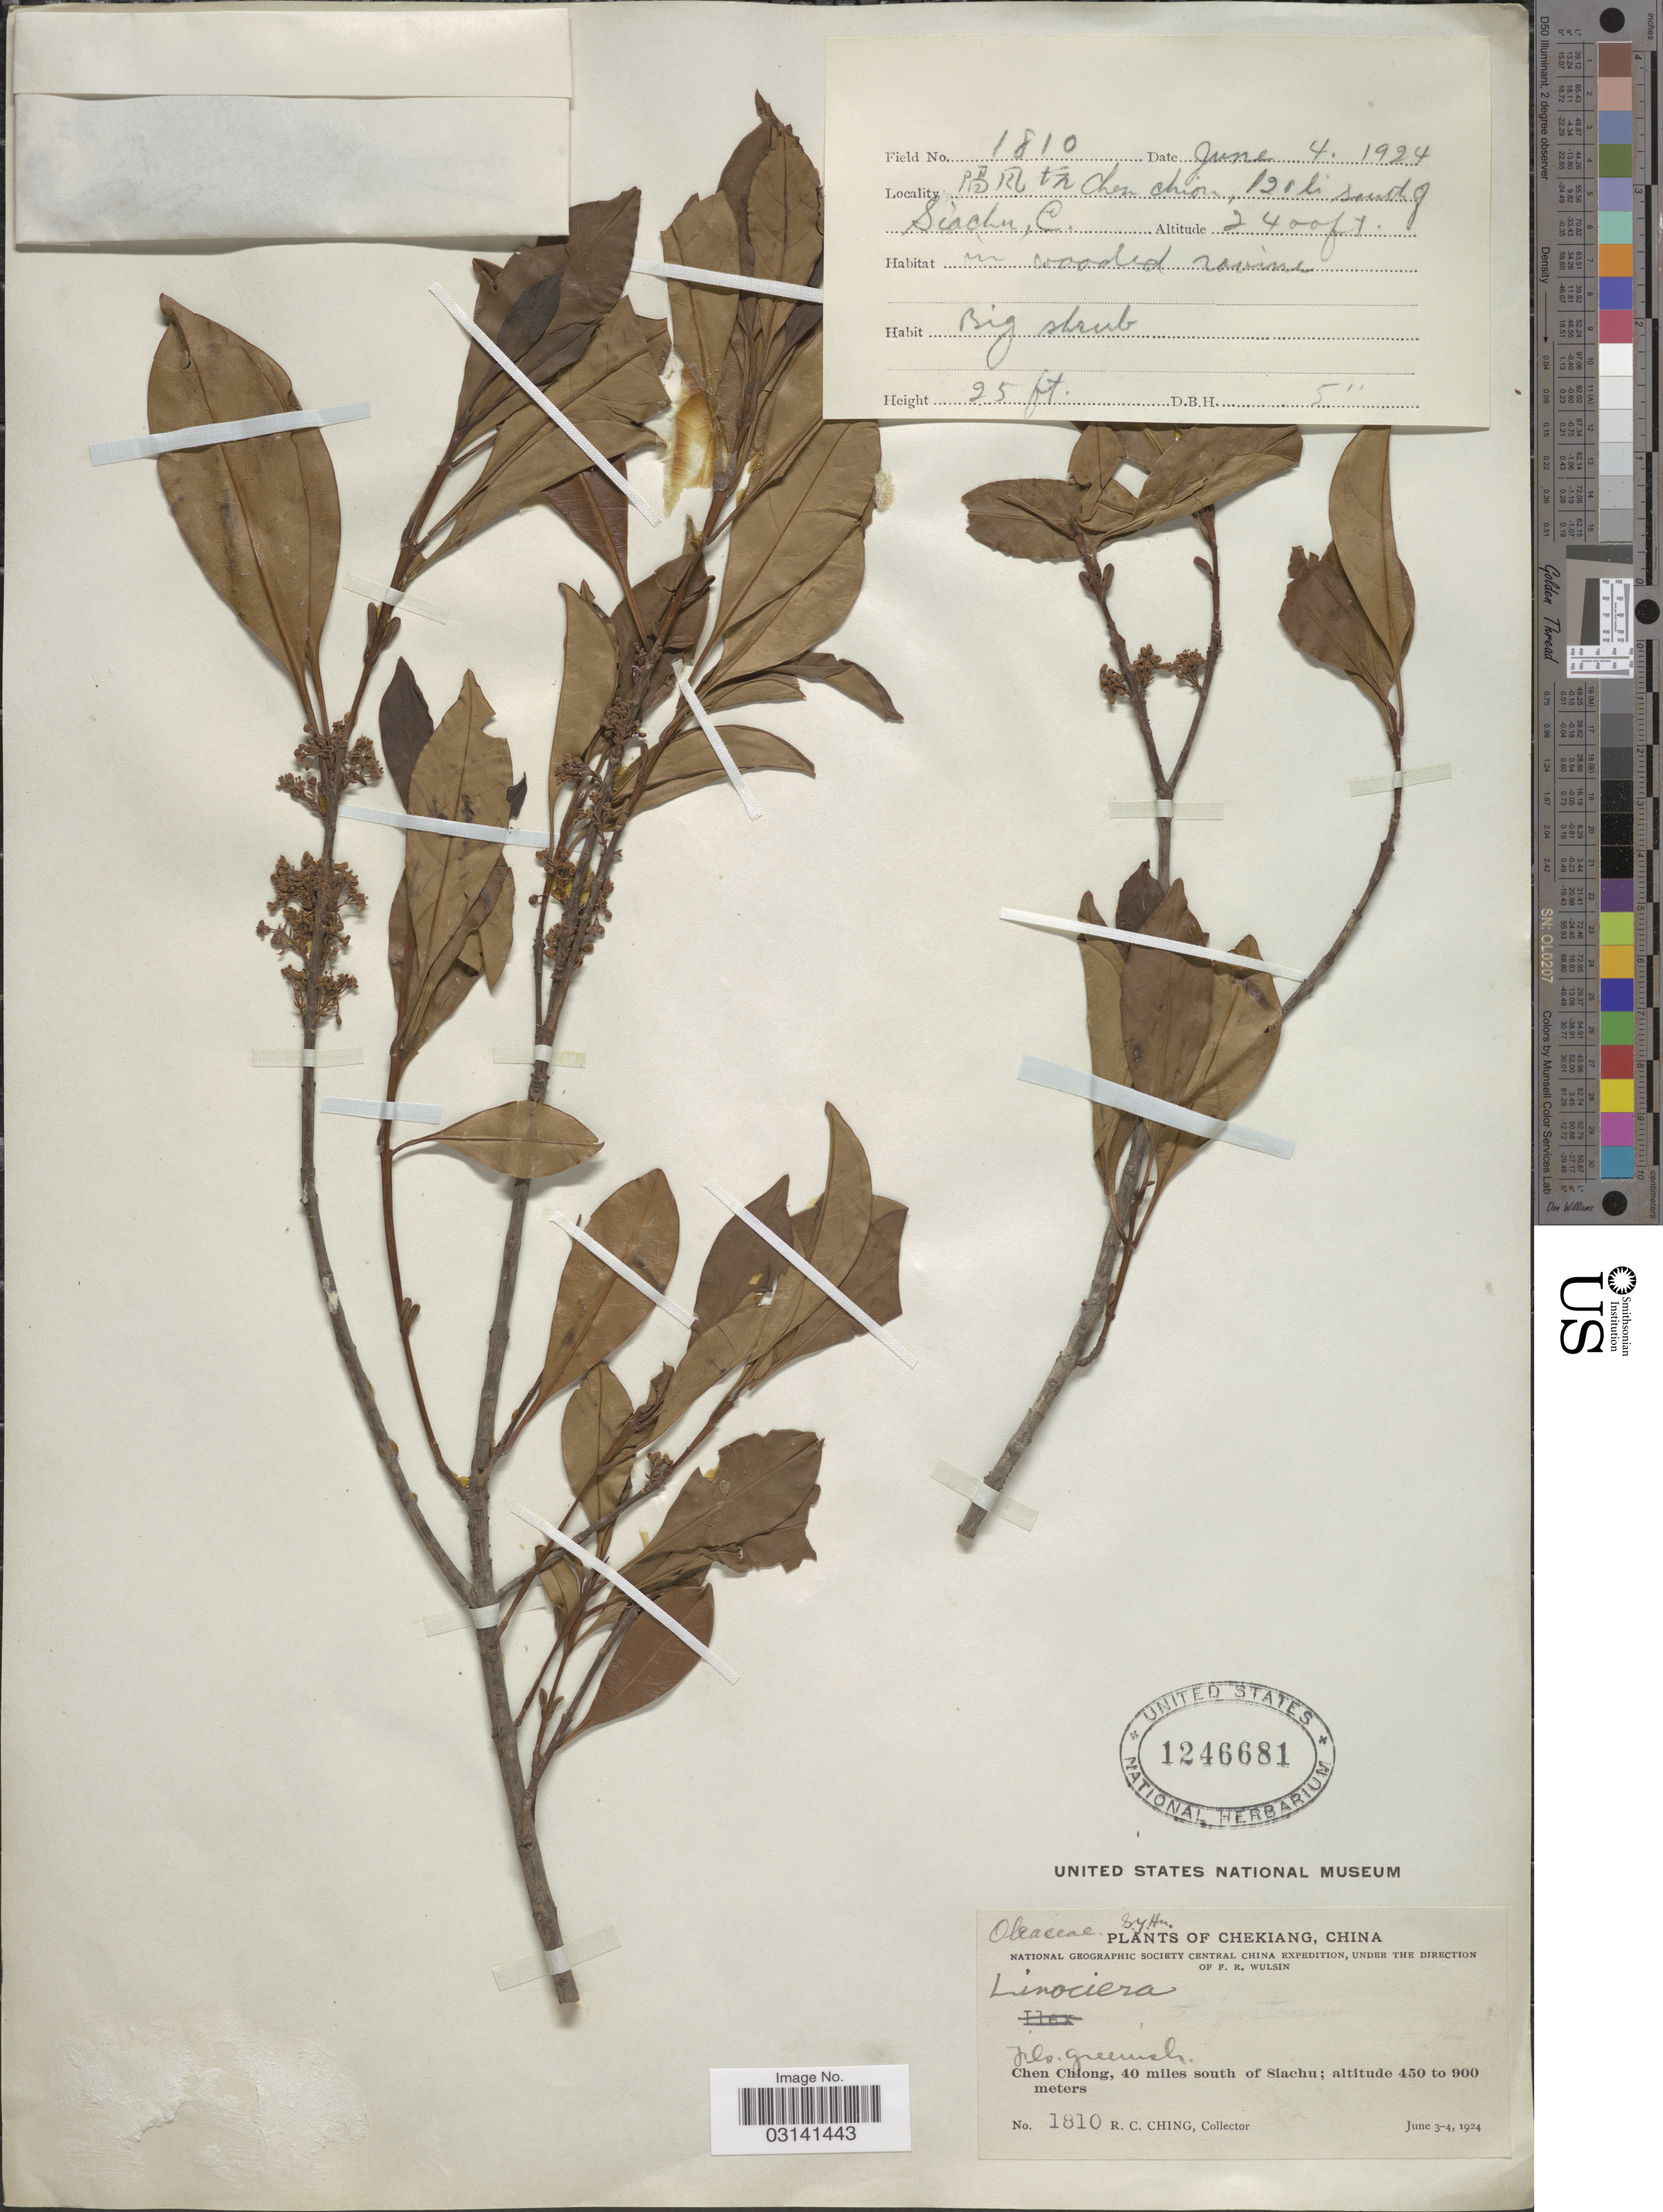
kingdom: Plantae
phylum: Tracheophyta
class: Magnoliopsida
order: Lamiales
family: Oleaceae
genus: Chionanthus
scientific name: Chionanthus sp.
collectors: R. C. Ching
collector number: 1810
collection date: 1924-06-04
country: China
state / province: Sichuan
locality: Central China. Chen Chiong, 40 miles south of Siachu. 120 li south of Siachu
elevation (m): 732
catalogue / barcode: US 1246681